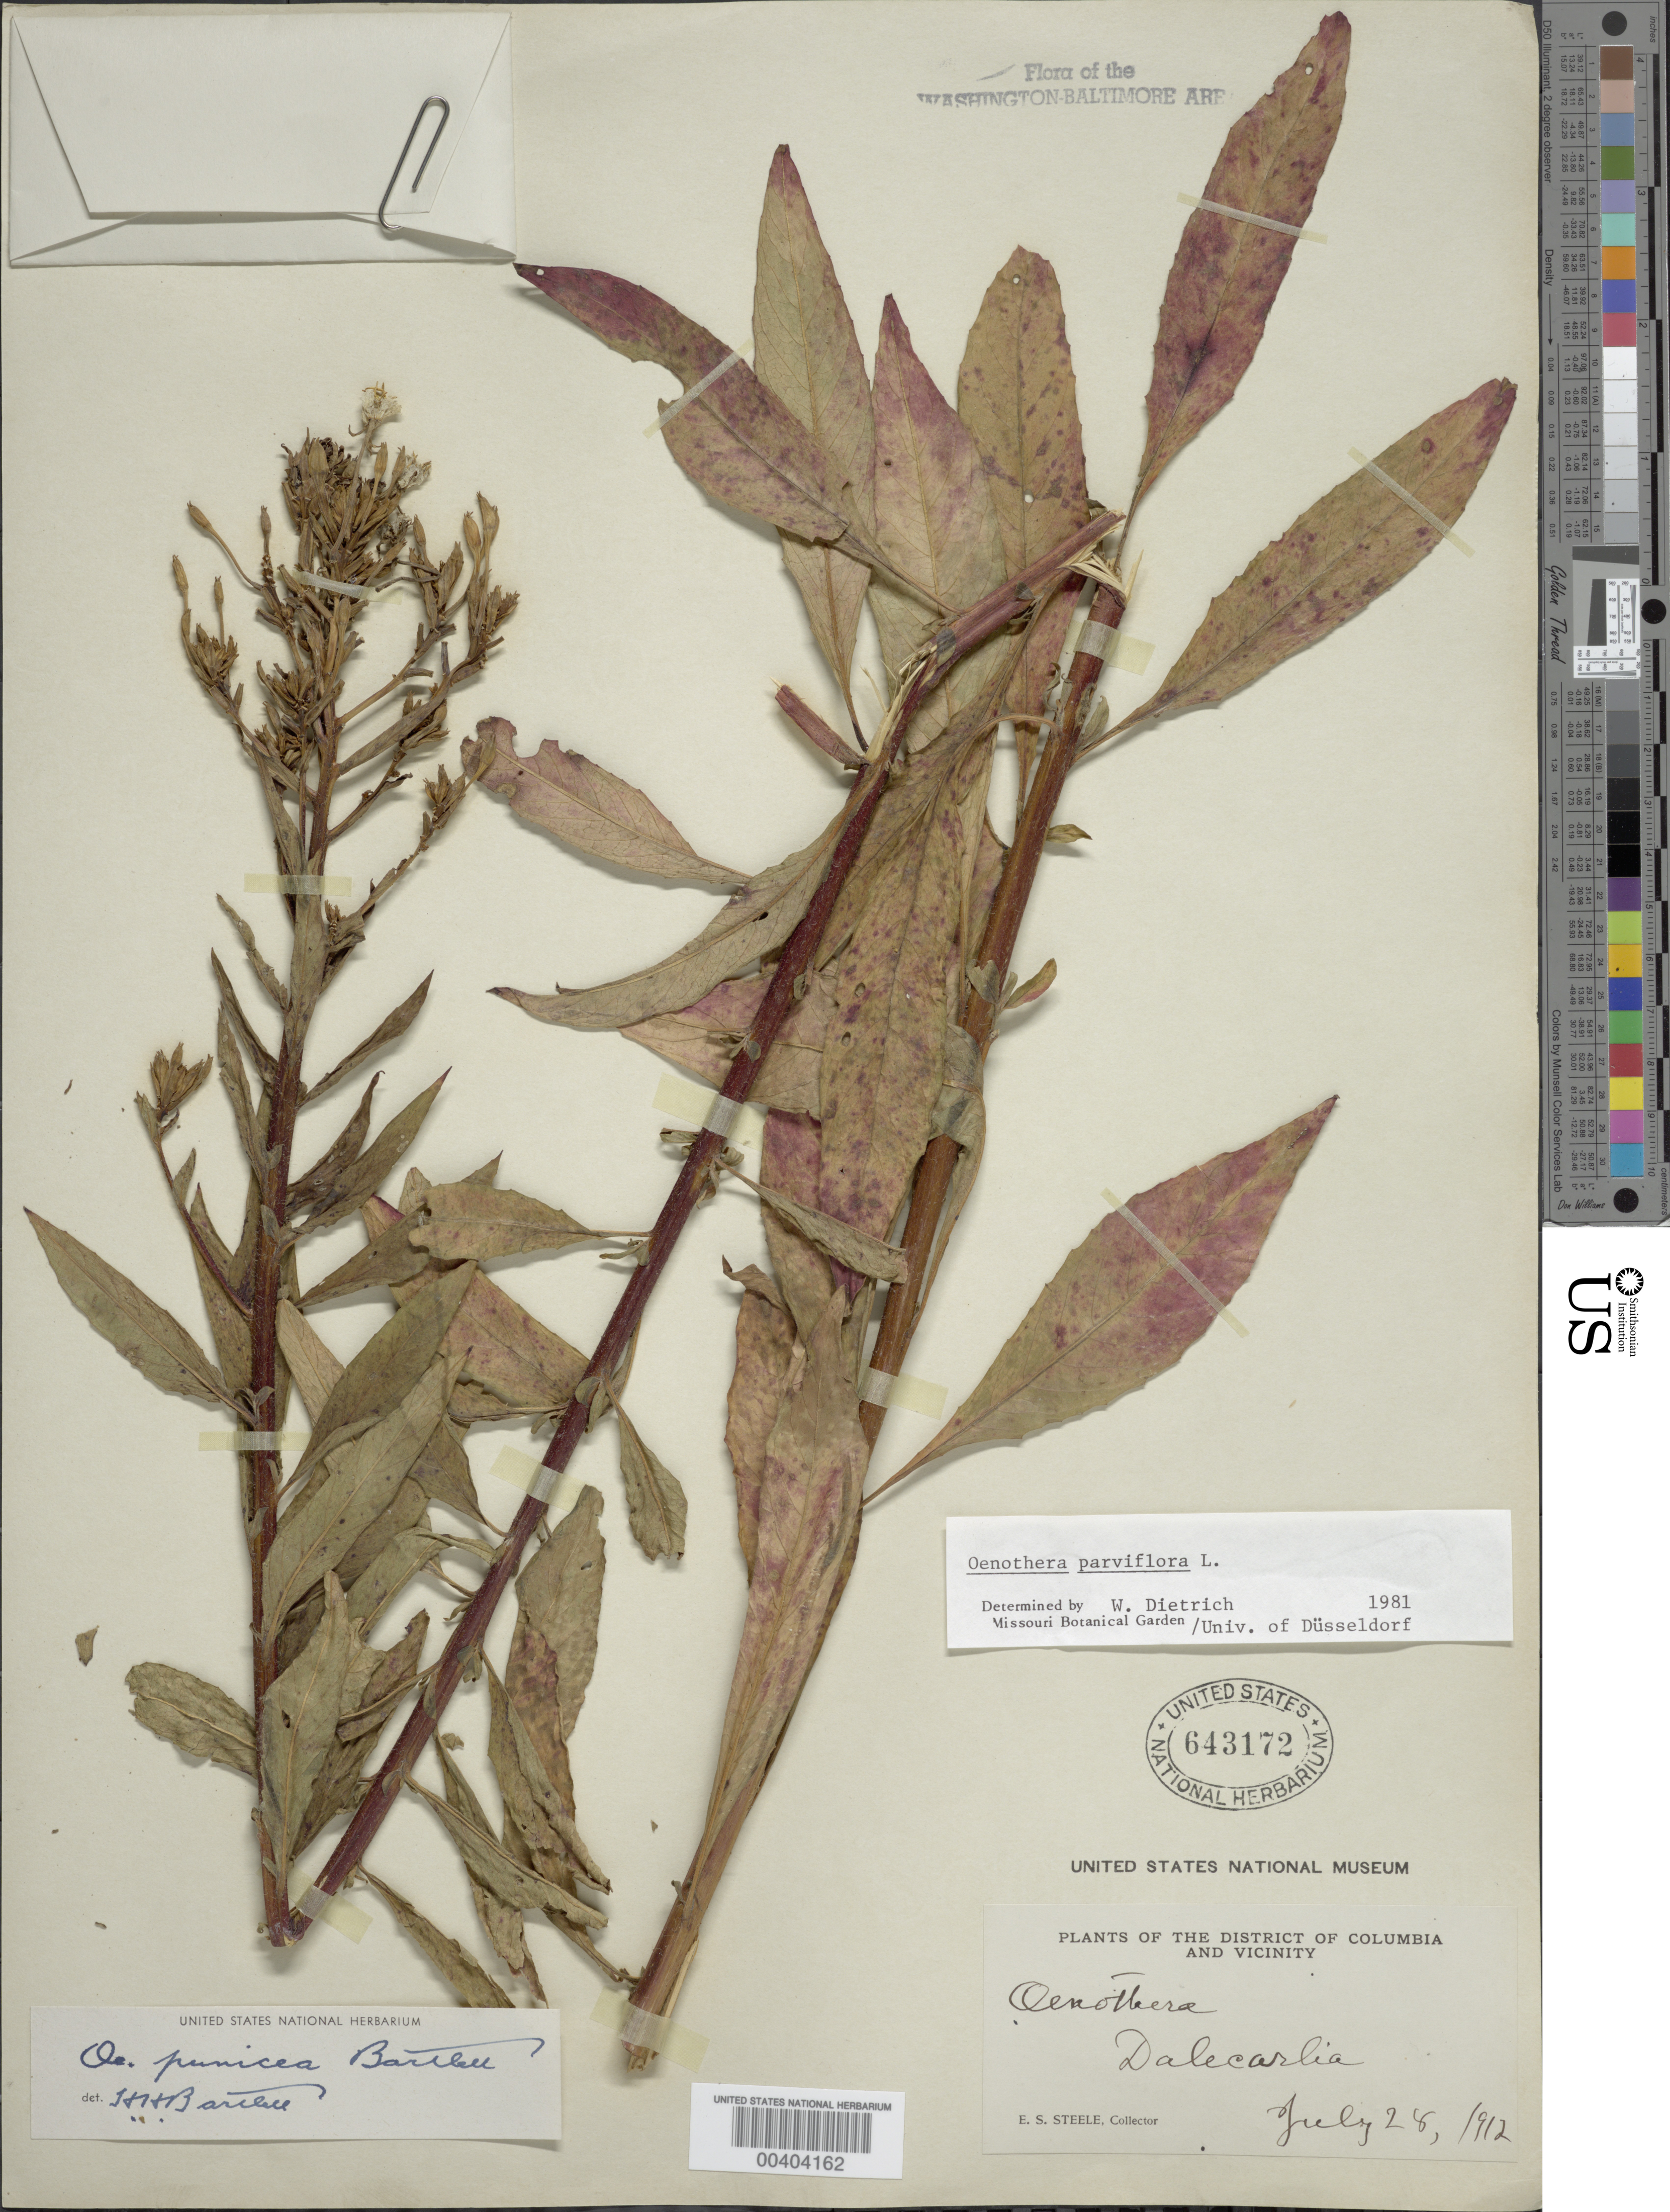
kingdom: Plantae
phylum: Tracheophyta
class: Magnoliopsida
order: Myrtales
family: Onagraceae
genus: Oenothera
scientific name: Oenothera parviflora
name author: L.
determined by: Dietrich, W.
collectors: E. Steele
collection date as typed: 28 Jul 1912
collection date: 1912-07-28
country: United States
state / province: District of Columbia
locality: Dalecarlia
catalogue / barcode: US 643172